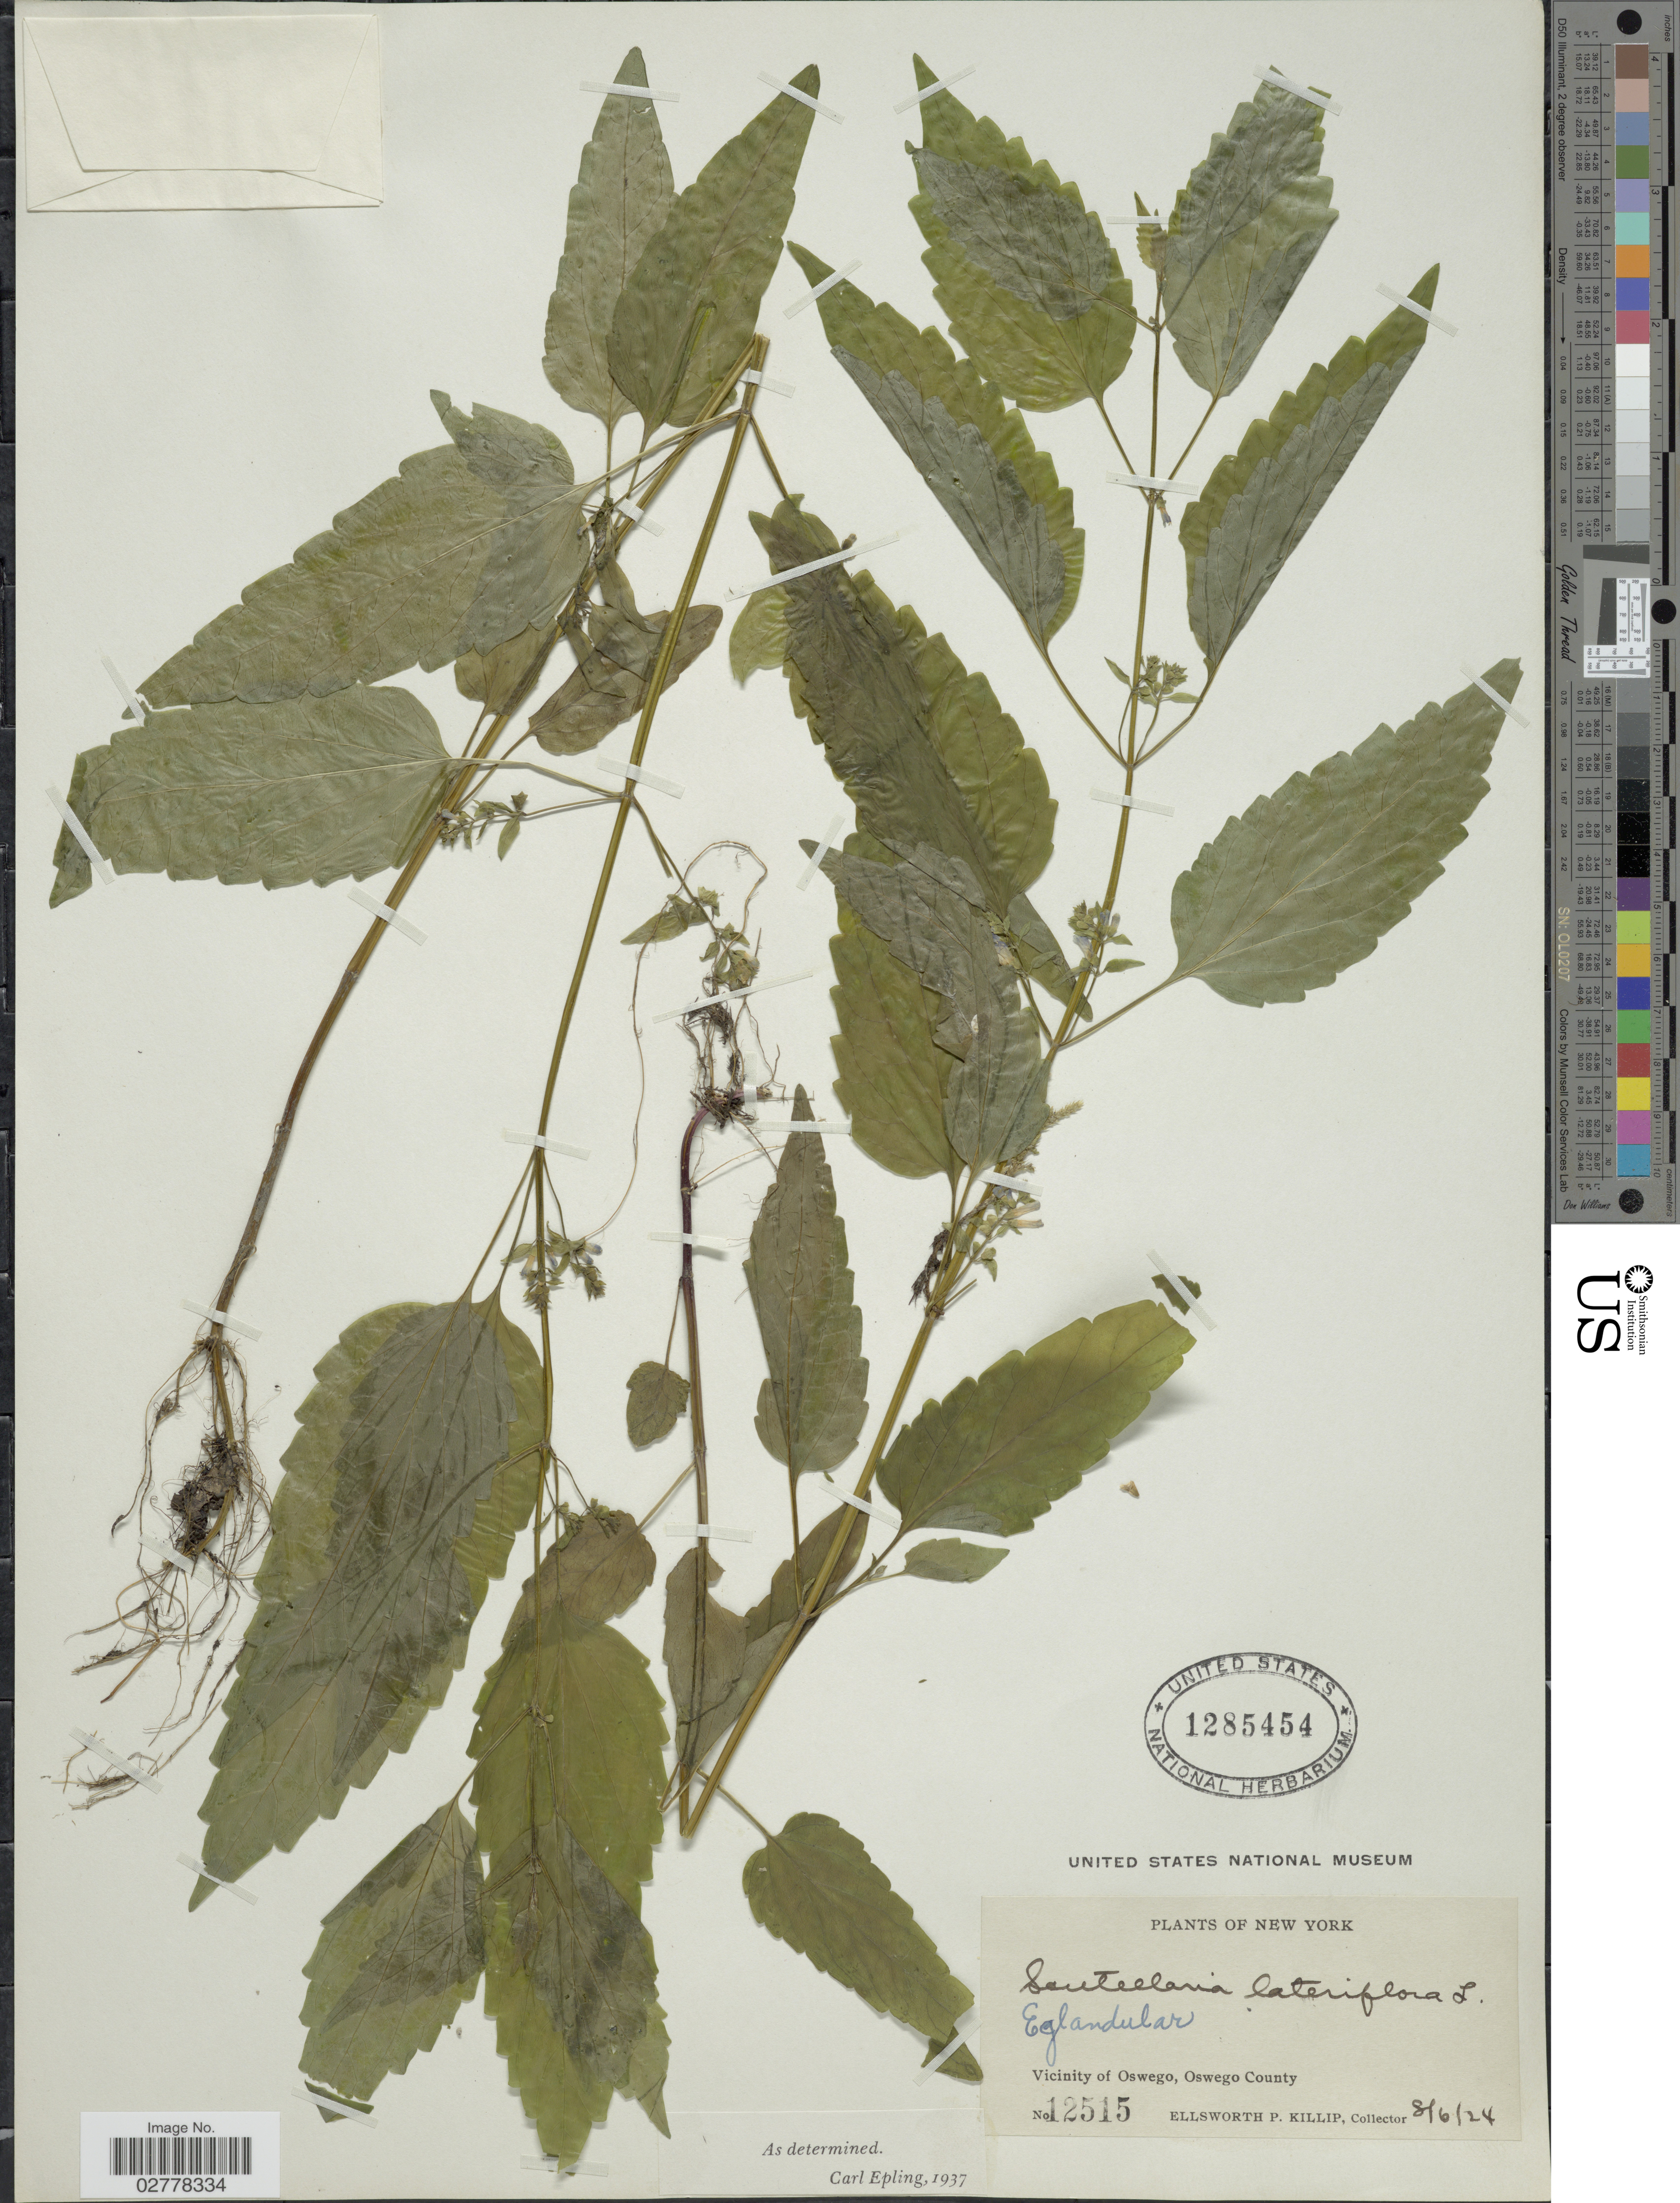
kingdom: Plantae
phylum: Tracheophyta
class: Magnoliopsida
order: Lamiales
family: Lamiaceae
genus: Scutellaria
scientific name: Scutellaria lateriflora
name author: L.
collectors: E. P. Killip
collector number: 12515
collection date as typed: Transcribed d/m/y: 6/5/24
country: United States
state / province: New York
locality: Vicinity of Oswego, Oswego County.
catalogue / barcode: US 1285454